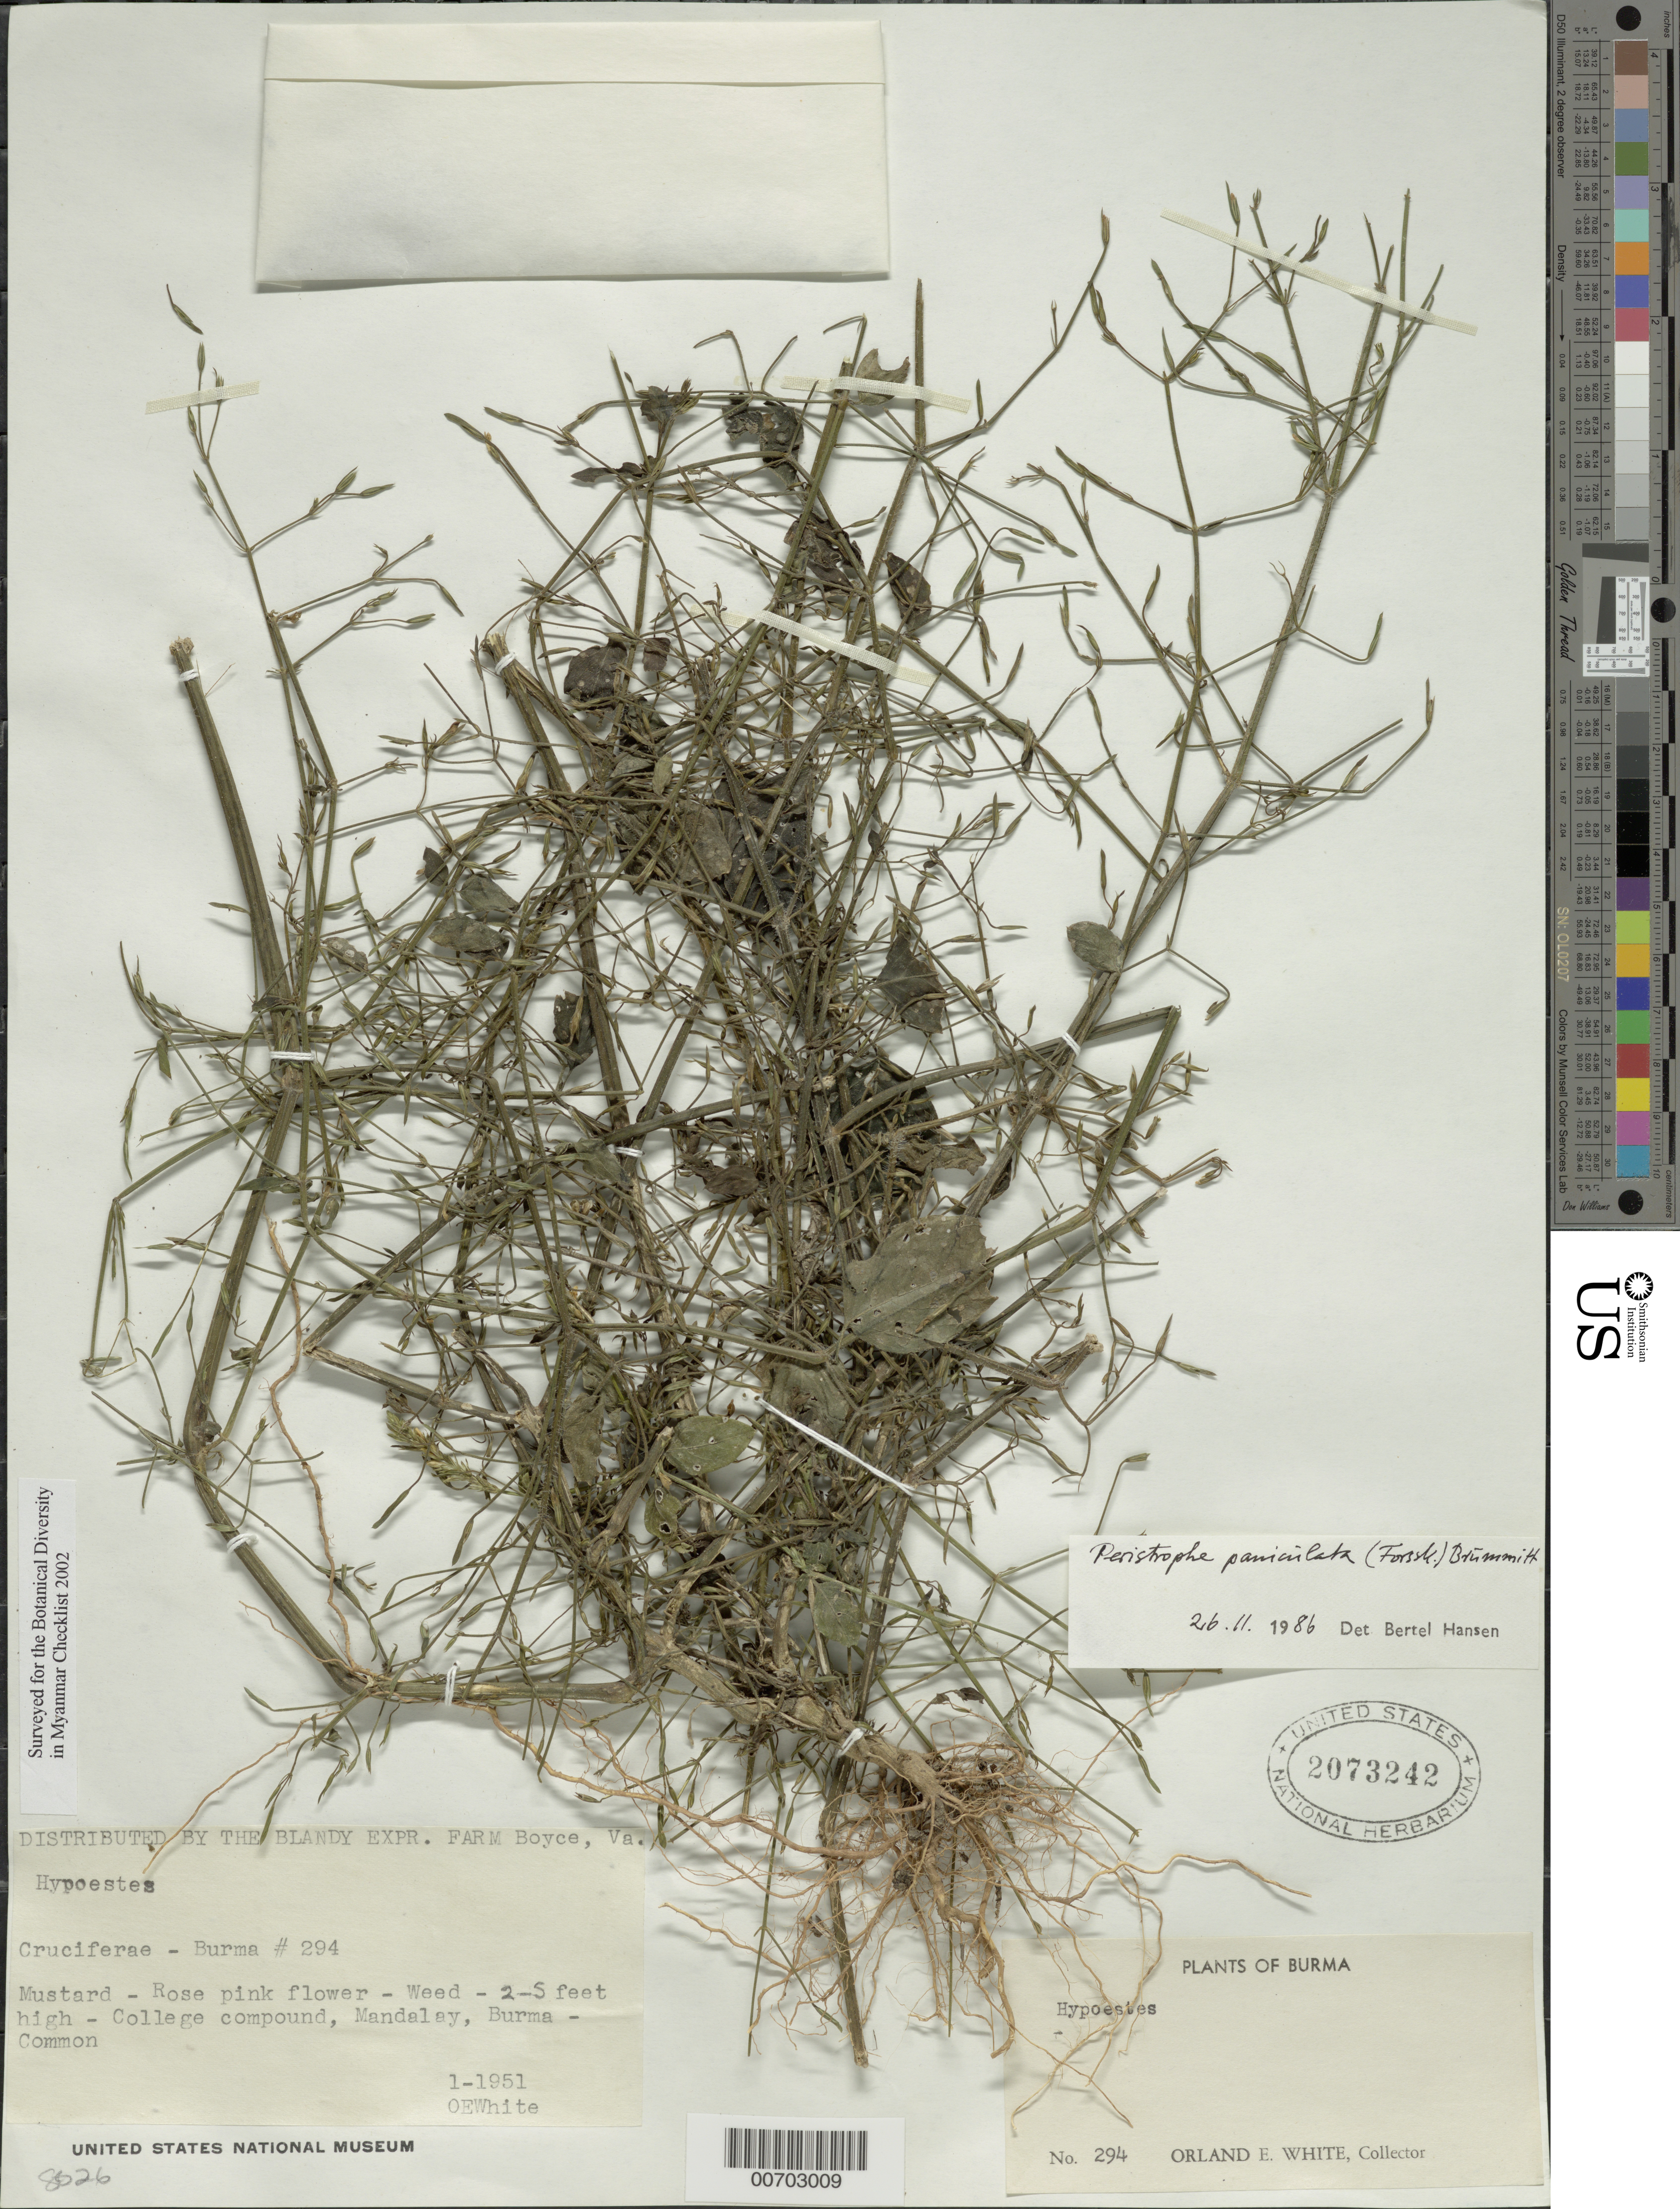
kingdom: Plantae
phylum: Tracheophyta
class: Magnoliopsida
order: Lamiales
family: Acanthaceae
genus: Peristrophe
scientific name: Peristrophe paniculata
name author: (Forssk.) Brummitt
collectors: O. E. White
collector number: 294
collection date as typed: Jan 1951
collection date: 1951-01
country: Myanmar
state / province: Mandalay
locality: Mandalay, college compound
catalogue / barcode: US 2073242